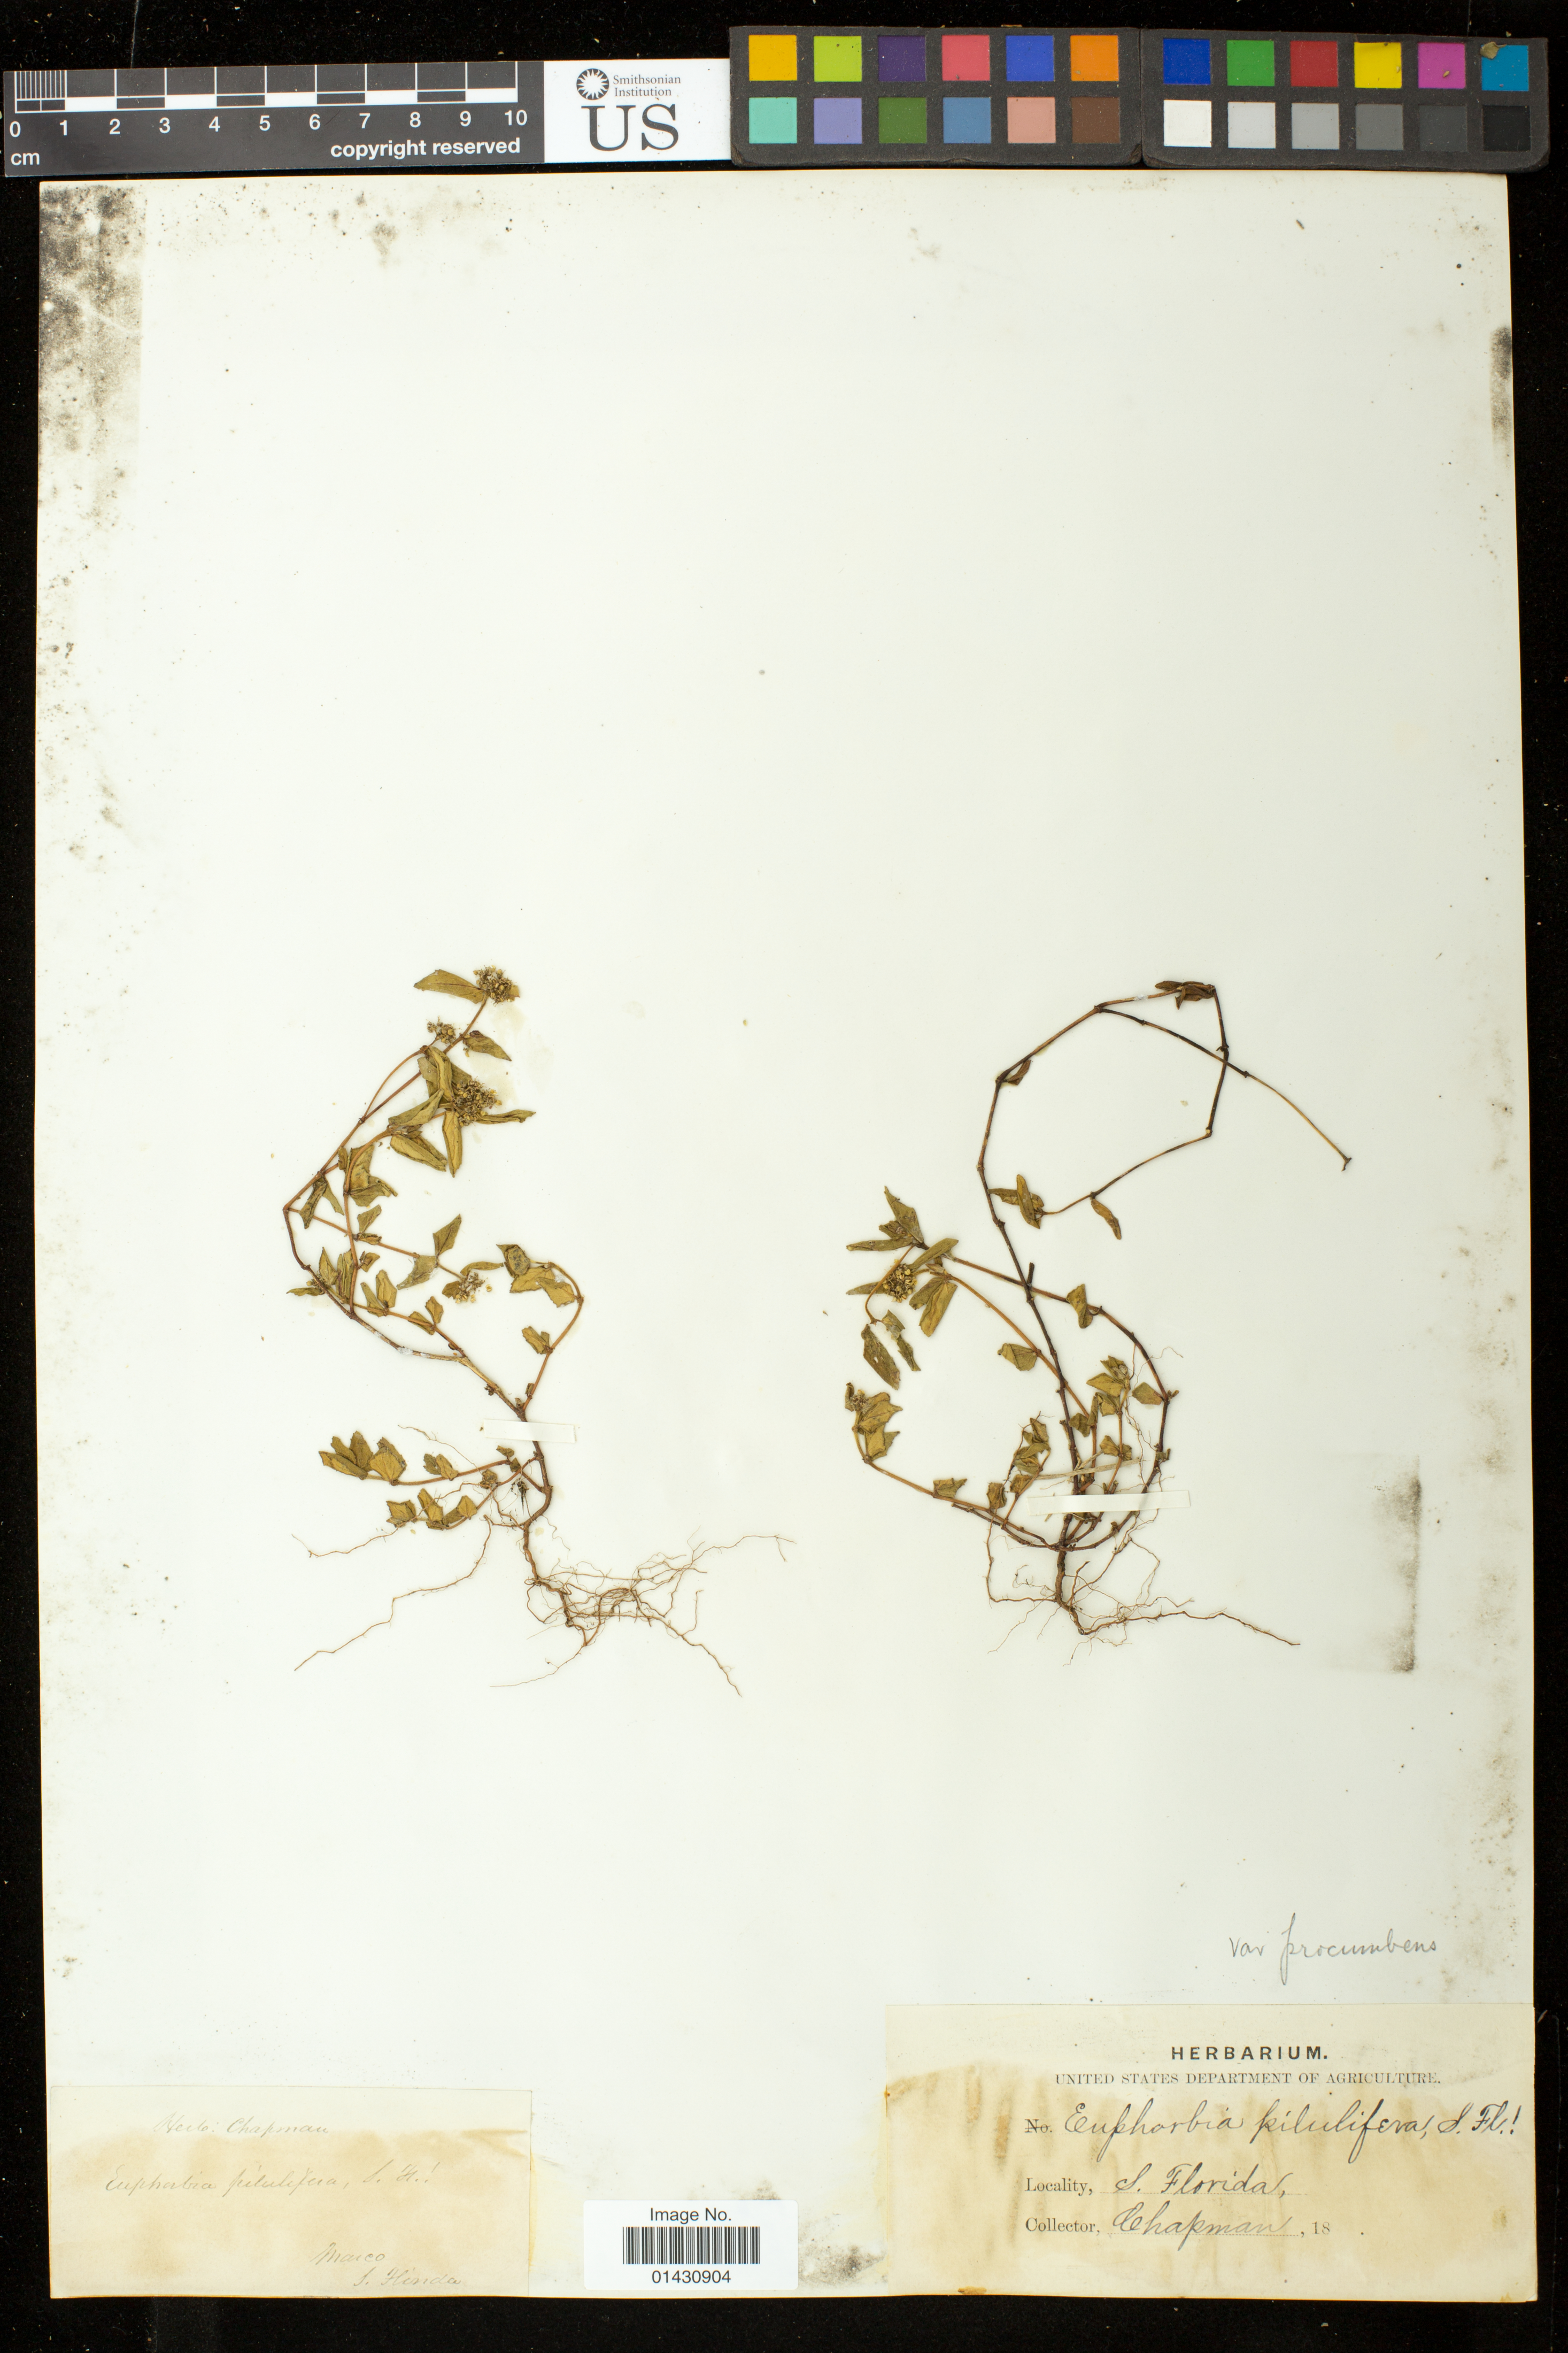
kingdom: Plantae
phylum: Tracheophyta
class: Magnoliopsida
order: Malpighiales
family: Euphorbiaceae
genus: Euphorbia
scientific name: Euphorbia ophthalmica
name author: Pers.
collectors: A. Chapman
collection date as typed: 18--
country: United States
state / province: Florida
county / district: Collier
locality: Marco